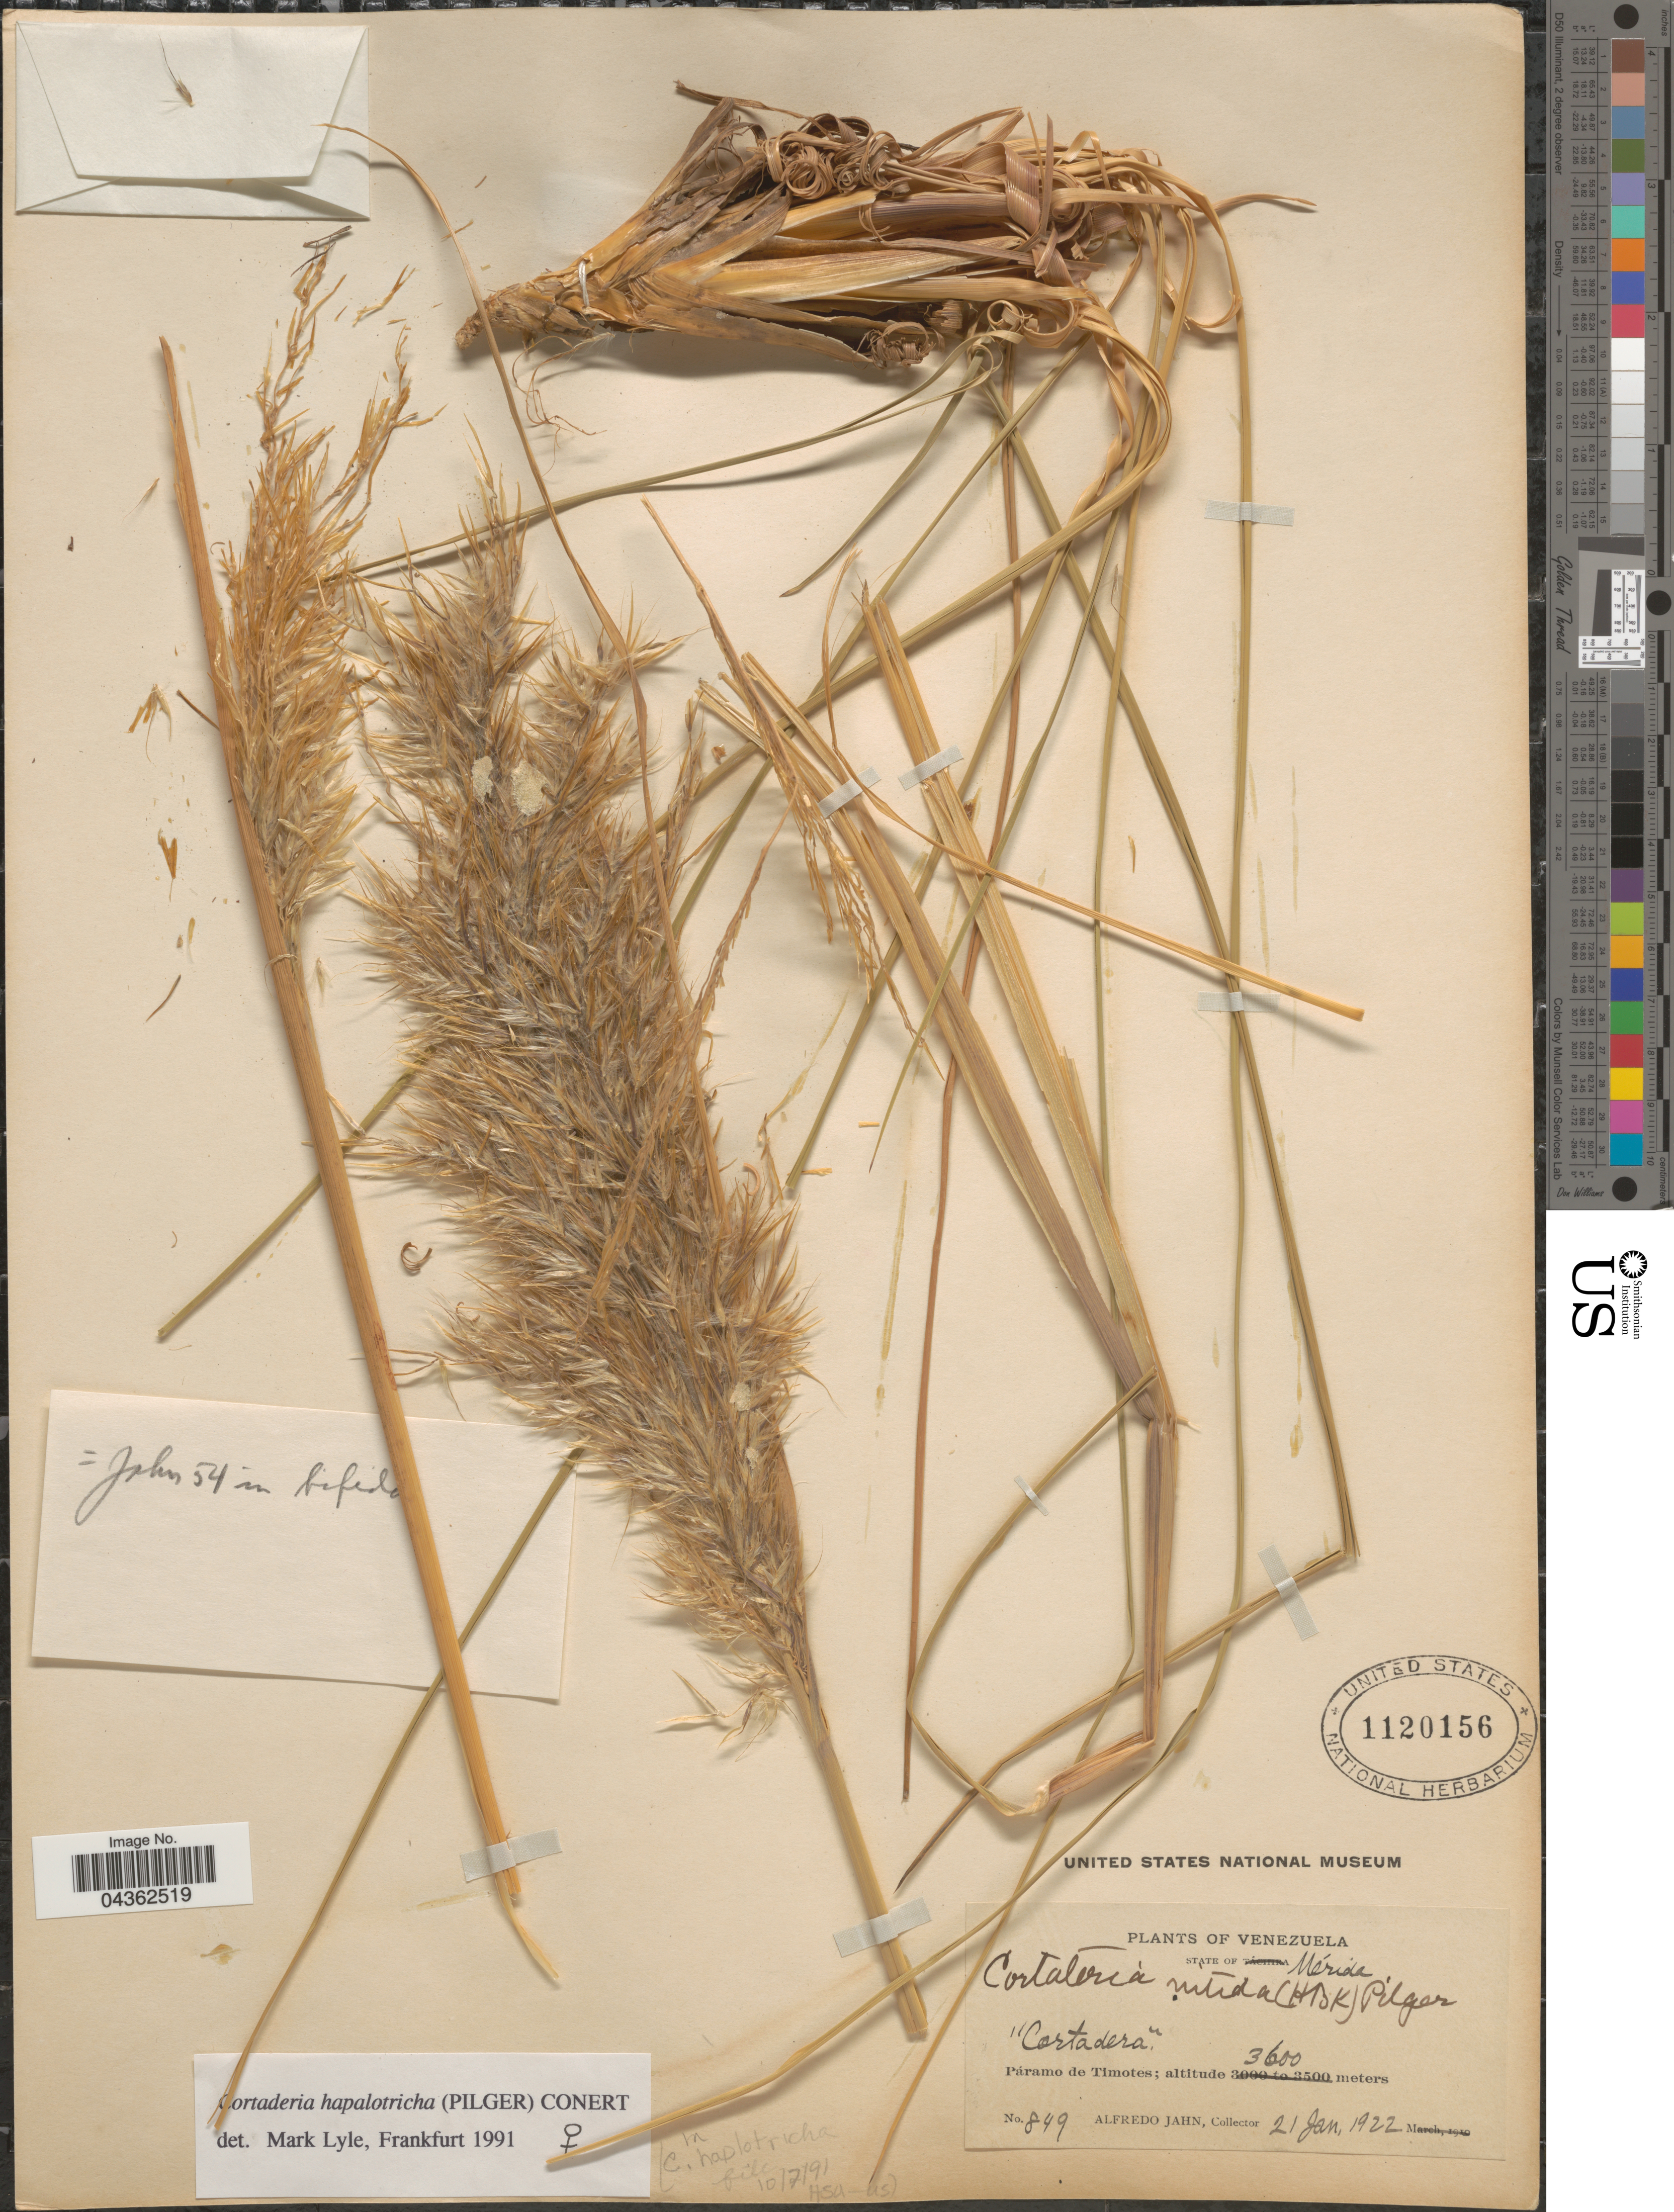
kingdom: Plantae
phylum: Tracheophyta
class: Liliopsida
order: Poales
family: Poaceae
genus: Cortaderia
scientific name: Cortaderia hapalotricha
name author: (Pilg.) Conert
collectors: A. Jahn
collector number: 849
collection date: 1922-01-21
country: Venezuela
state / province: Merida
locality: Páramo de Timotes.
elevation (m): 3600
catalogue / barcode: US 1120156